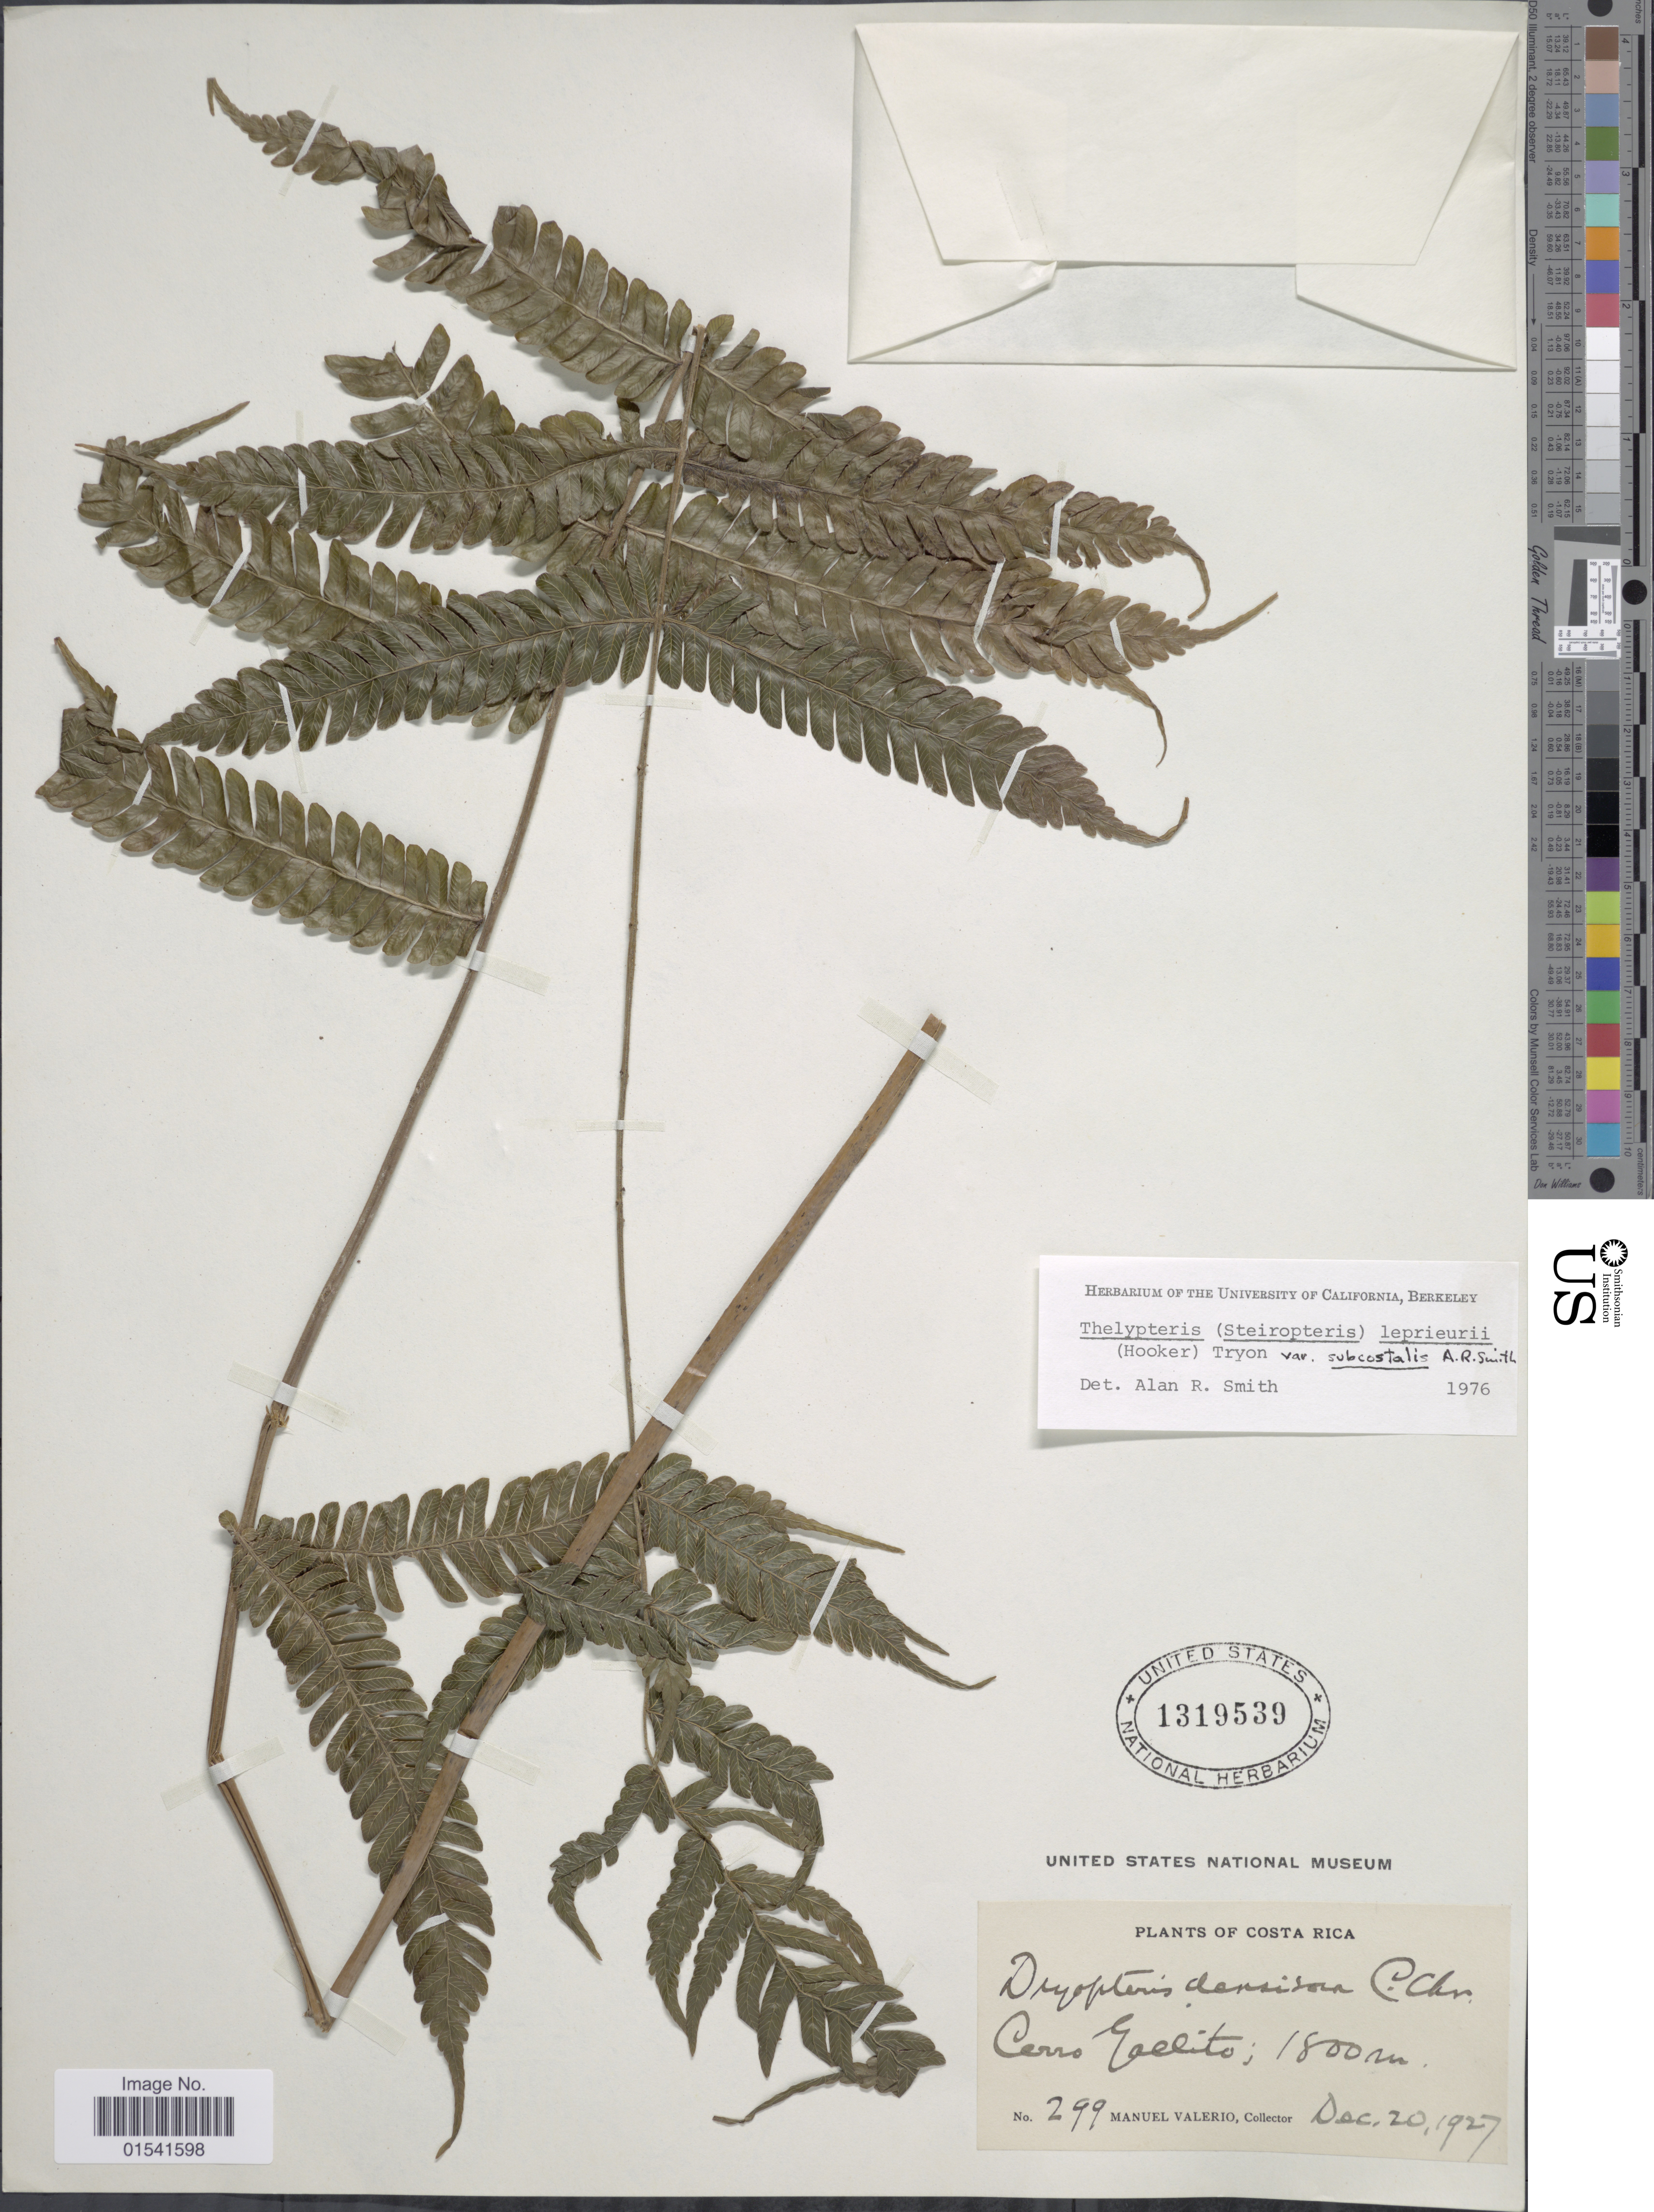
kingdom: Plantae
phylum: Tracheophyta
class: Polypodiopsida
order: Polypodiales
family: Thelypteridaceae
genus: Steiropteris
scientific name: Steiropteris leprieurii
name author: (Hook. f.) Pic. Serm.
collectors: M. Valerio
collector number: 299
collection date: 1927-12-20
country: Costa Rica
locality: Cerro Gallito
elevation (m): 1800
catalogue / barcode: US 1319539